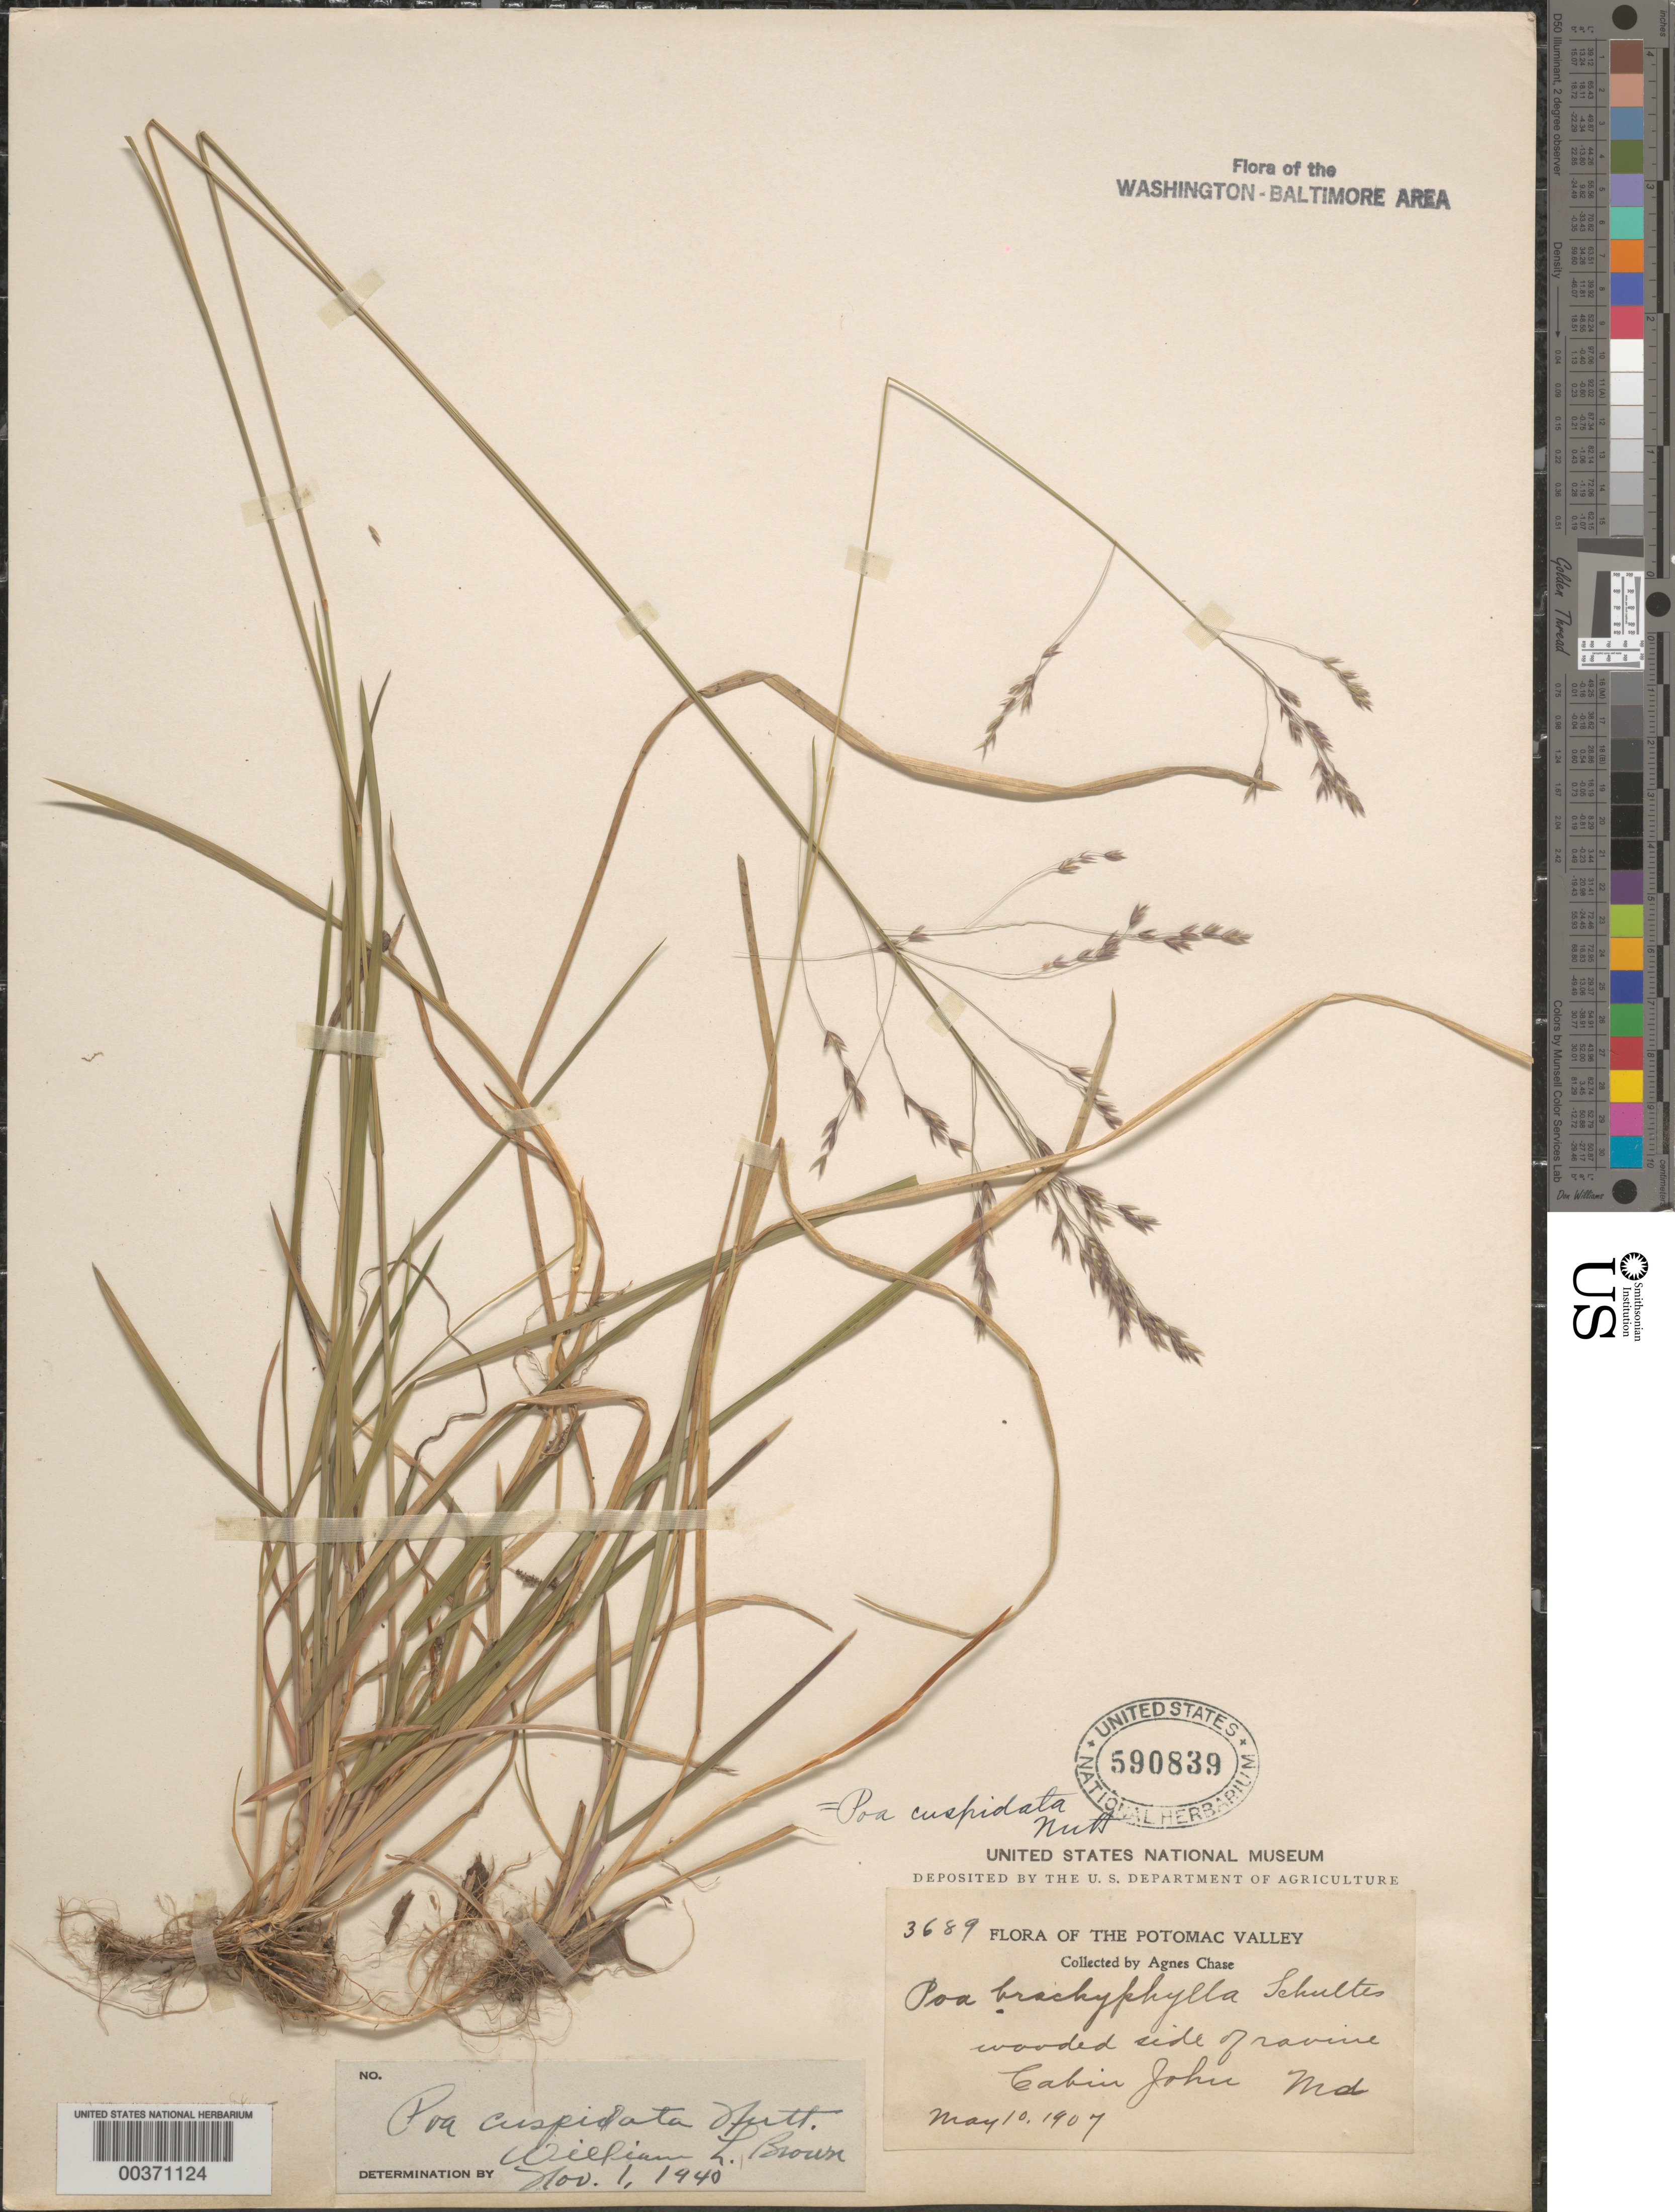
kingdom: Plantae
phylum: Tracheophyta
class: Liliopsida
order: Poales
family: Poaceae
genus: Poa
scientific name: Poa cuspidata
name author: Nutt.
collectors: A. Chase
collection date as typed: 10 May 1907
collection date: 1907-05-10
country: United States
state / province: Maryland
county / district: Montgomery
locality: Cabin John C. & O. Canal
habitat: Wooded side of ravine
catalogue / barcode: US 590839